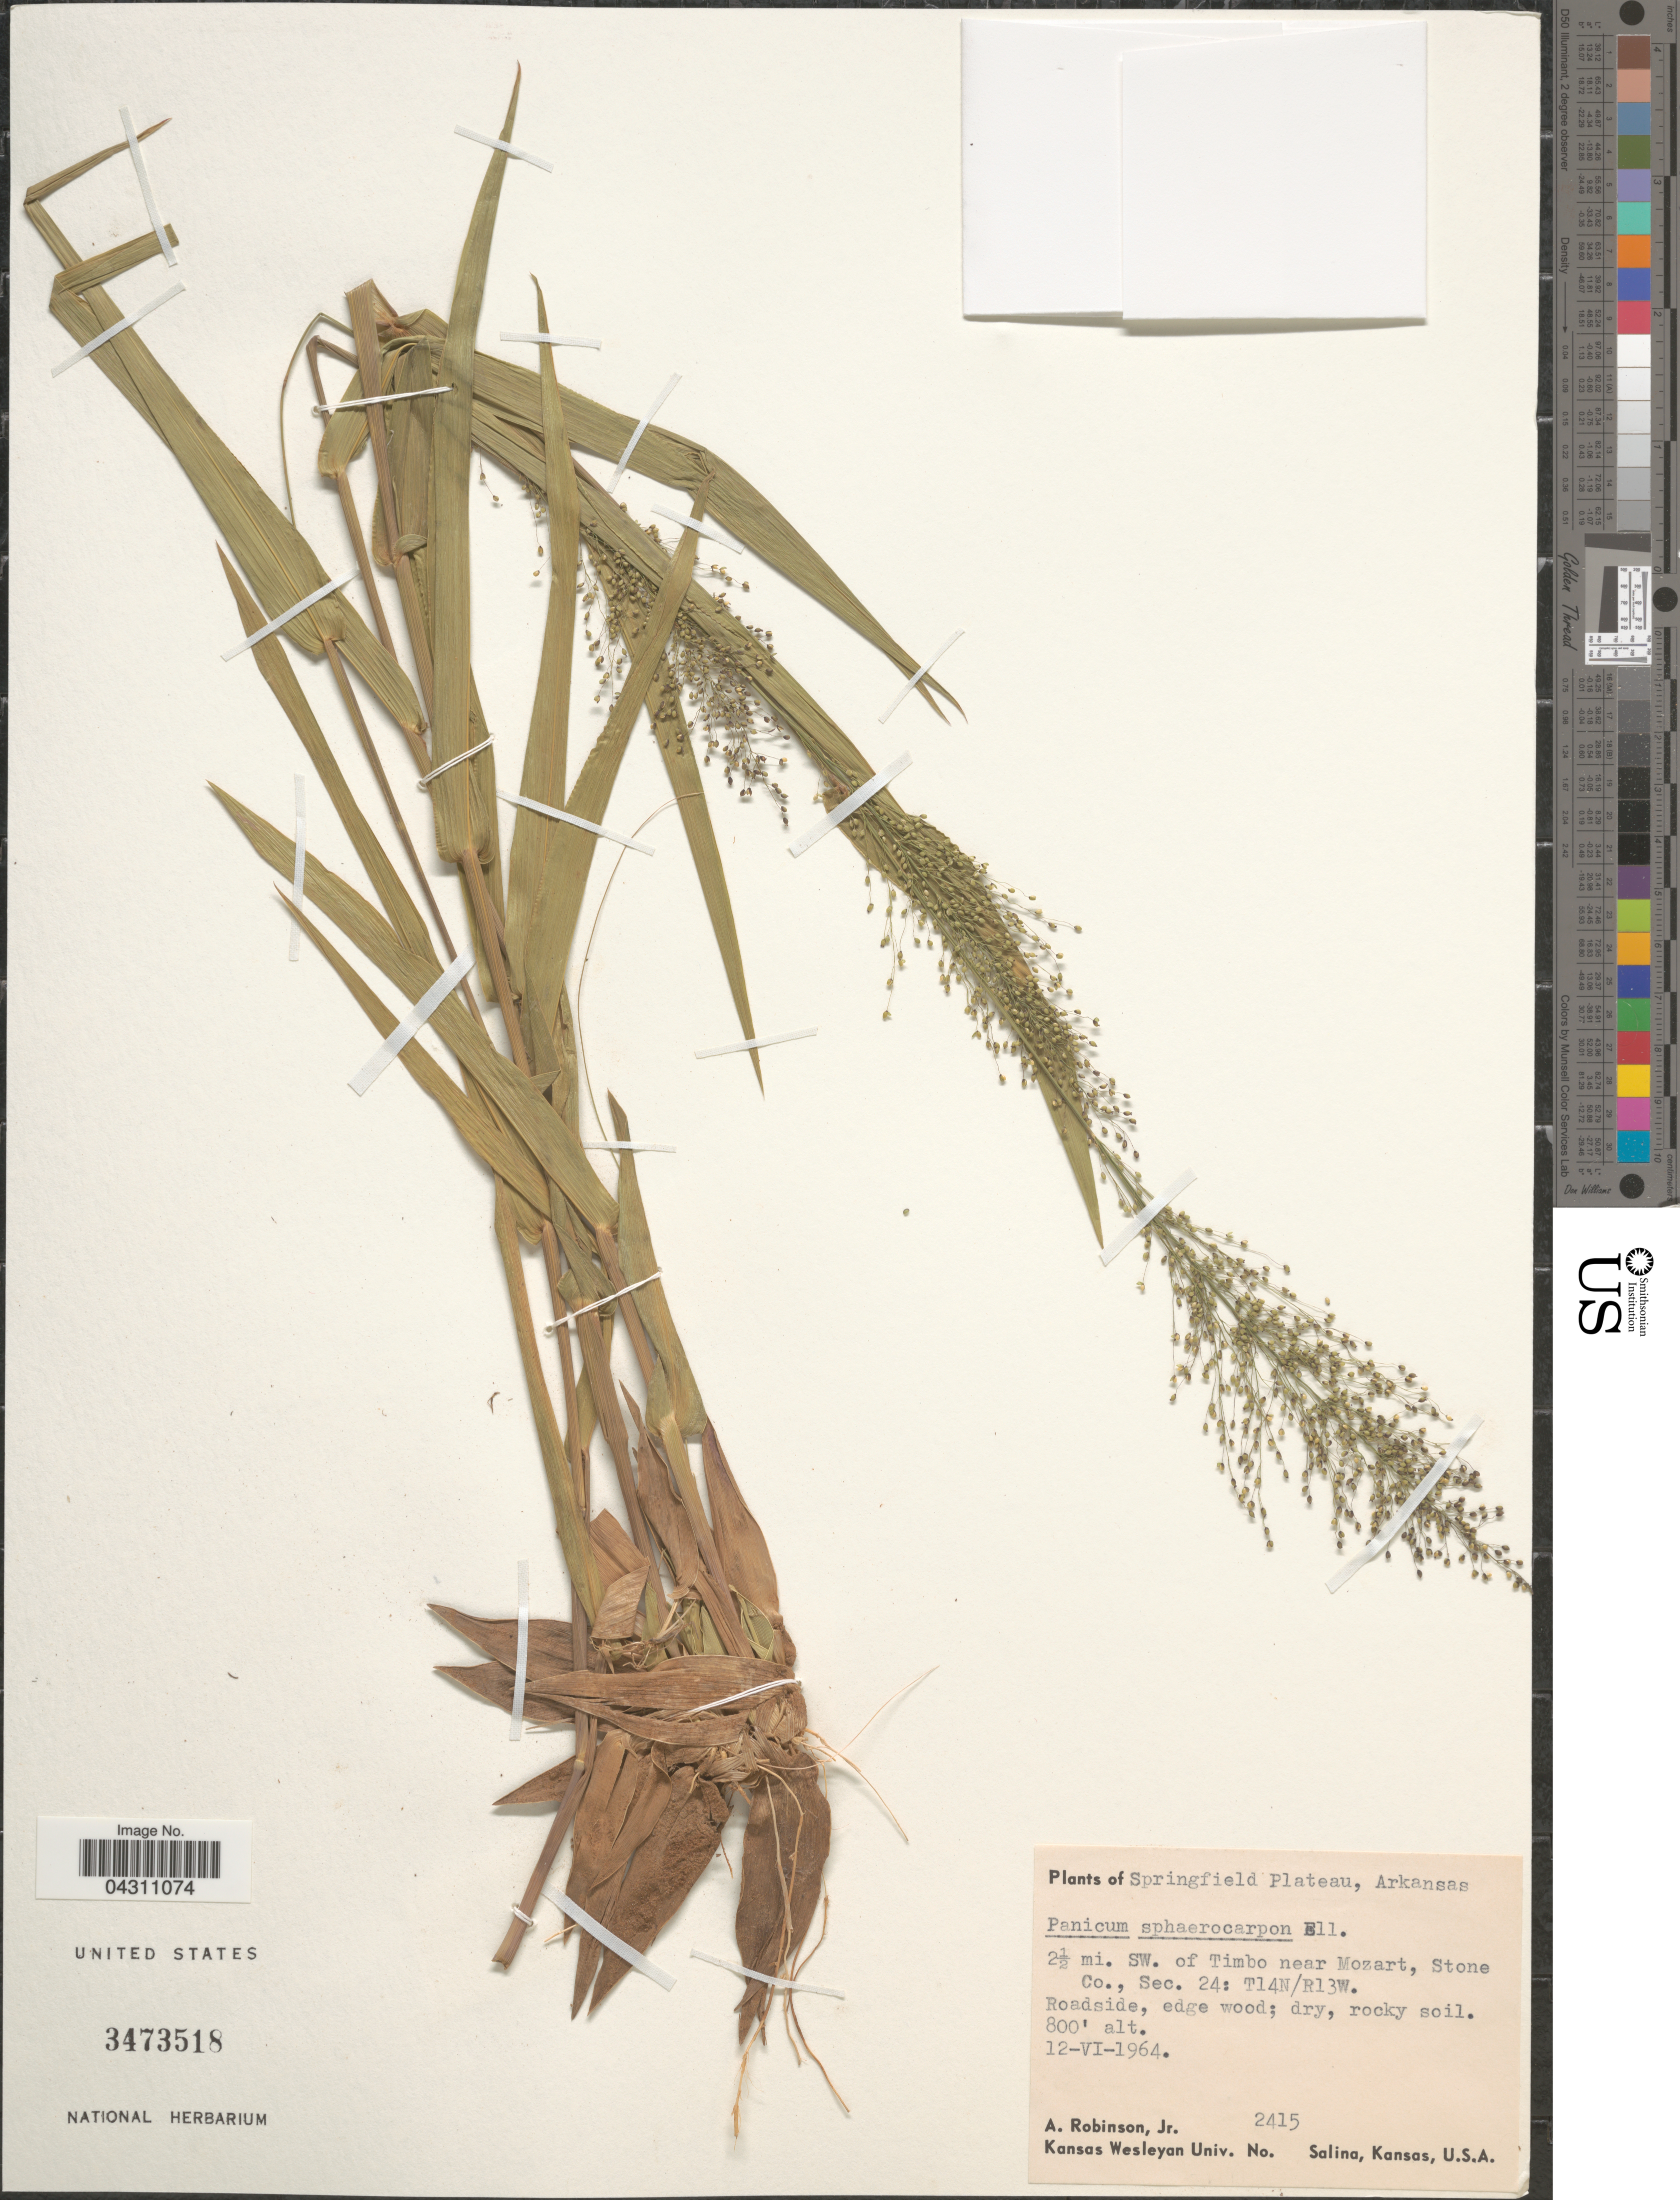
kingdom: Plantae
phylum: Tracheophyta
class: Liliopsida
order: Poales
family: Poaceae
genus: Dichanthelium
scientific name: Dichanthelium sphaerocarpon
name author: (Elliott) Gould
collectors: A. Robinson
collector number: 2415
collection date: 1964-06-12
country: United States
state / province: Arkansas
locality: Springfield Plateau. 2½ mi. SW. of Timbo near Mozart, Stone Co., Sec. 24: T14N/R13W. Roadside, edge wood; dry, rocky soil.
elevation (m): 244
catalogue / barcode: US 3473518